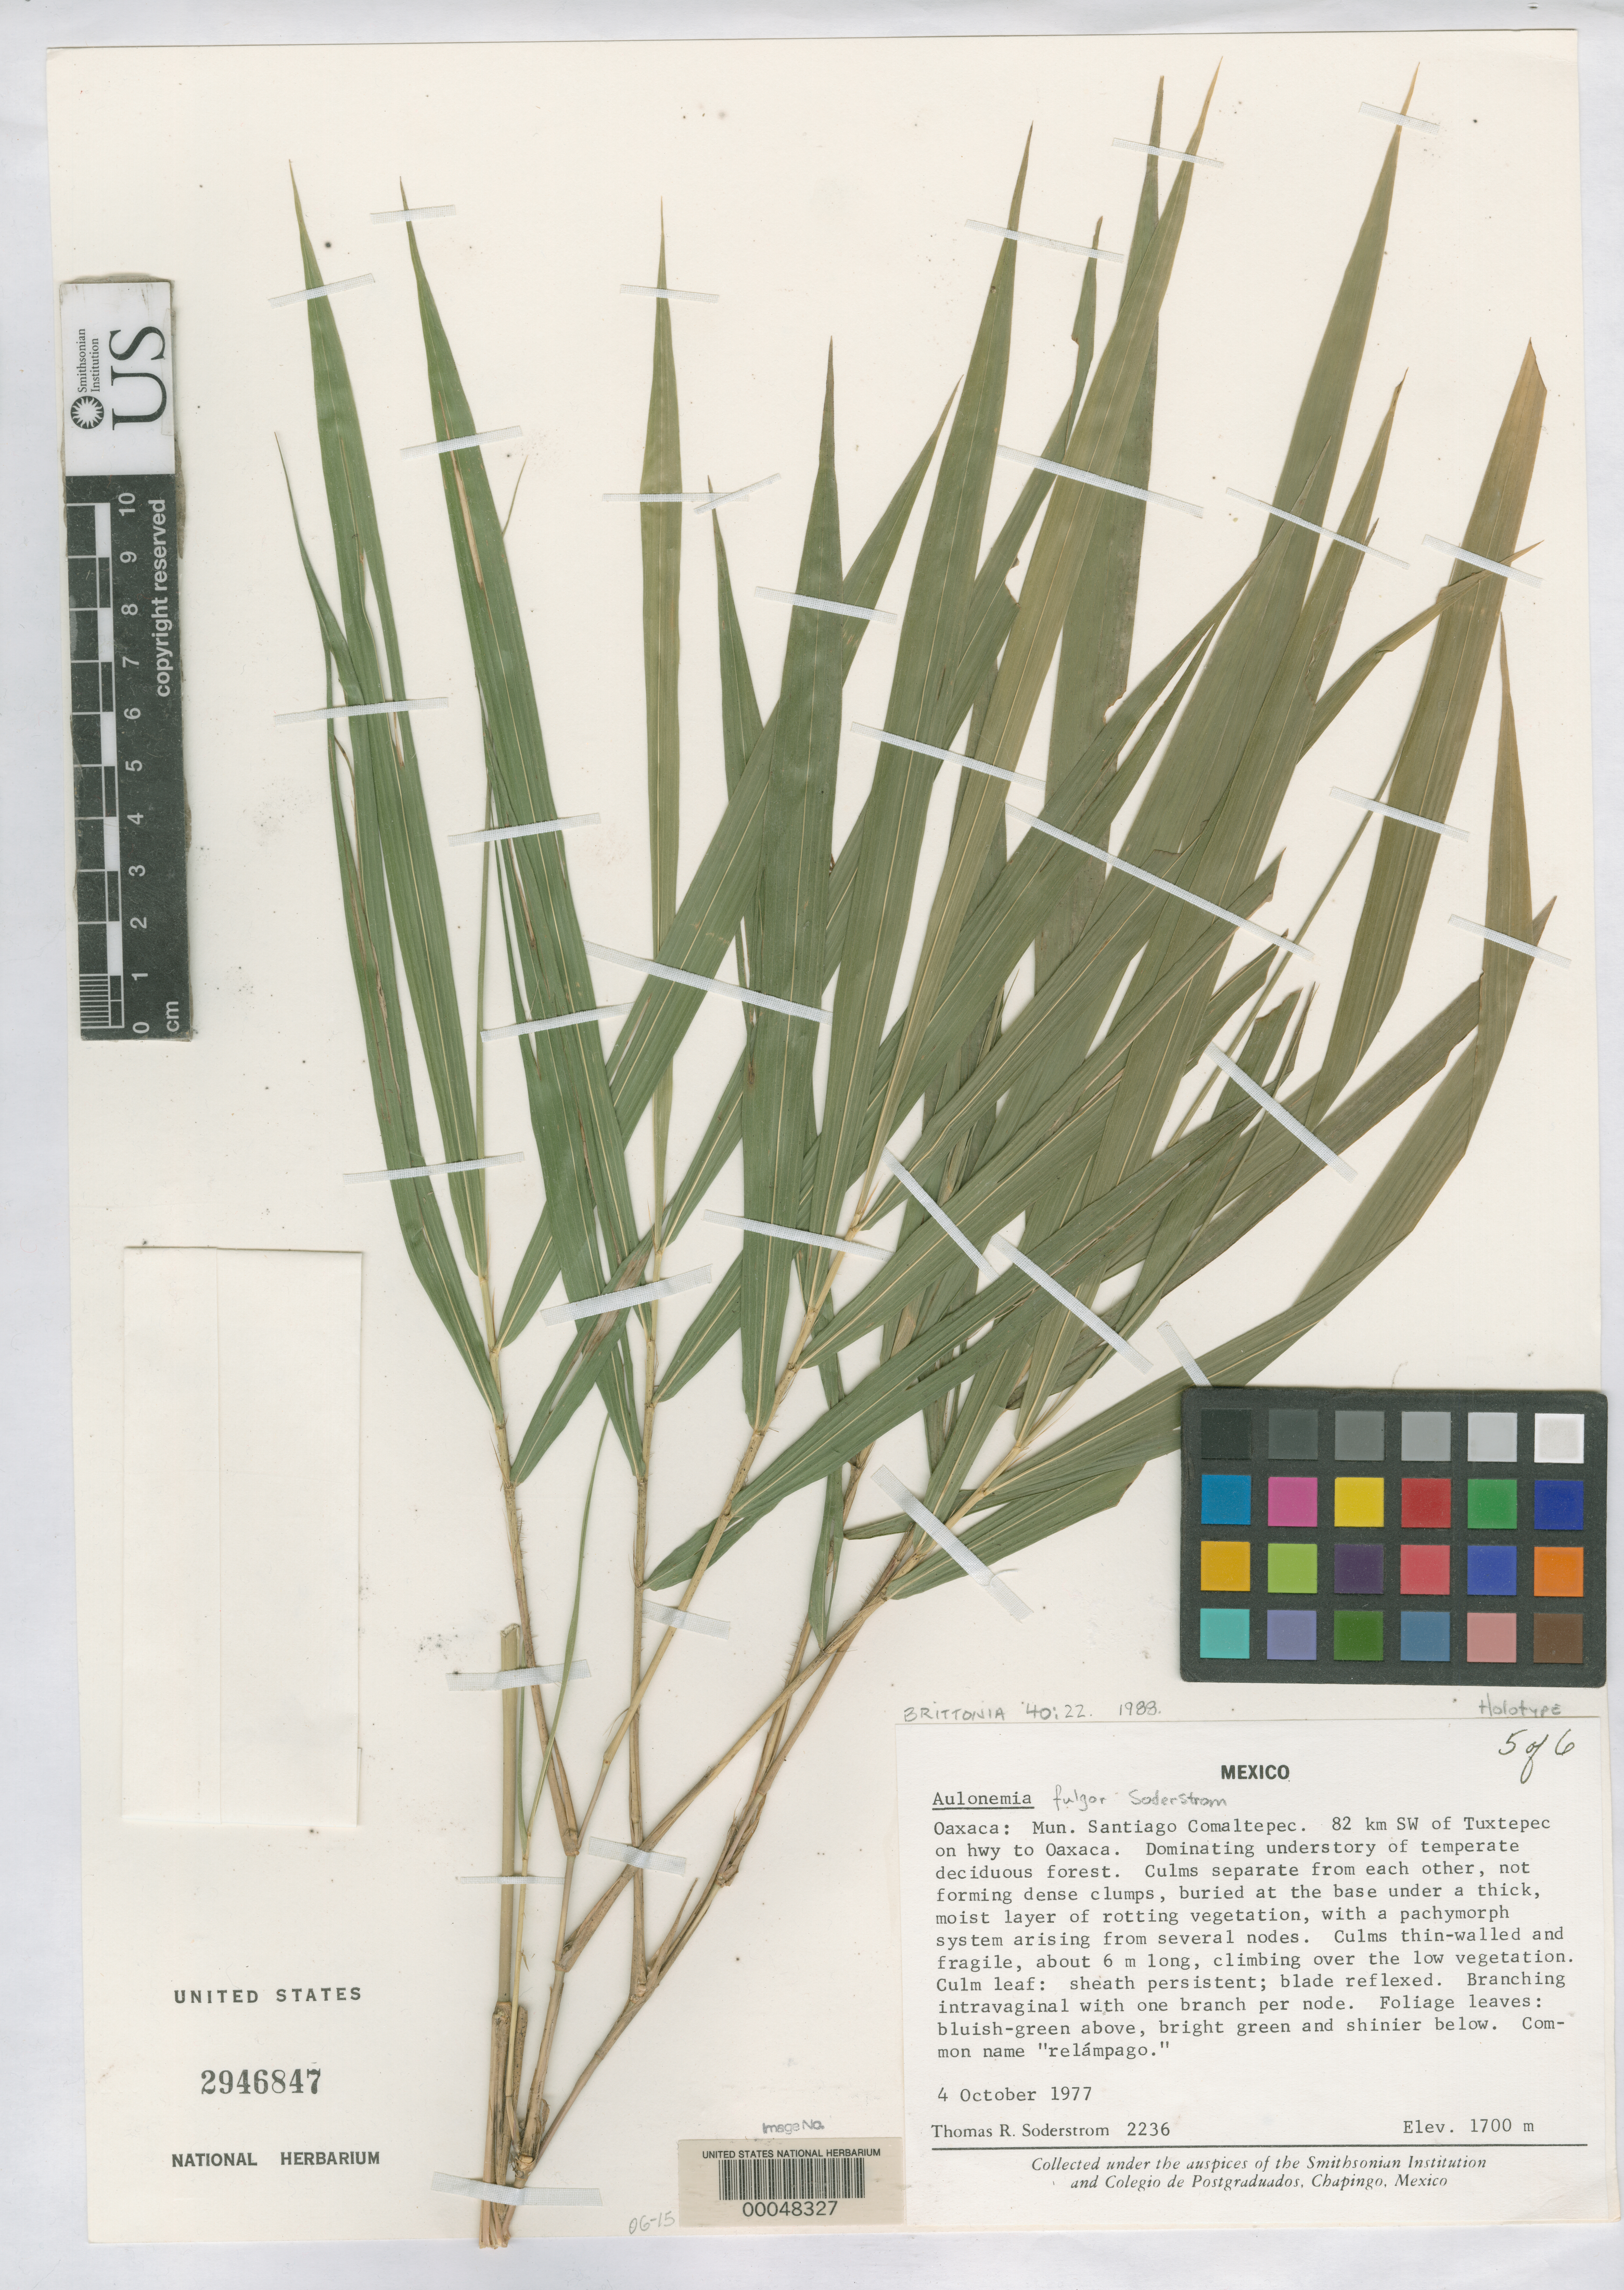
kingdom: Plantae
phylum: Tracheophyta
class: Liliopsida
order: Poales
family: Poaceae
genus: Aulonemia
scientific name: Aulonemia fulgor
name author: Soderstr.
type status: Holotype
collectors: T. R. Soderstrom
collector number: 2236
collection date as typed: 04 Oct 1977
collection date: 1977-10-04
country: Mexico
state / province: Oaxaca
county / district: Santiago Comaltepec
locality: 82 km. SW of Tuxtepec on hwy to Oaxaca.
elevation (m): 1700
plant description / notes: Addition (holo?) type material filed separately with bulky bamboos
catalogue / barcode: US 2946847